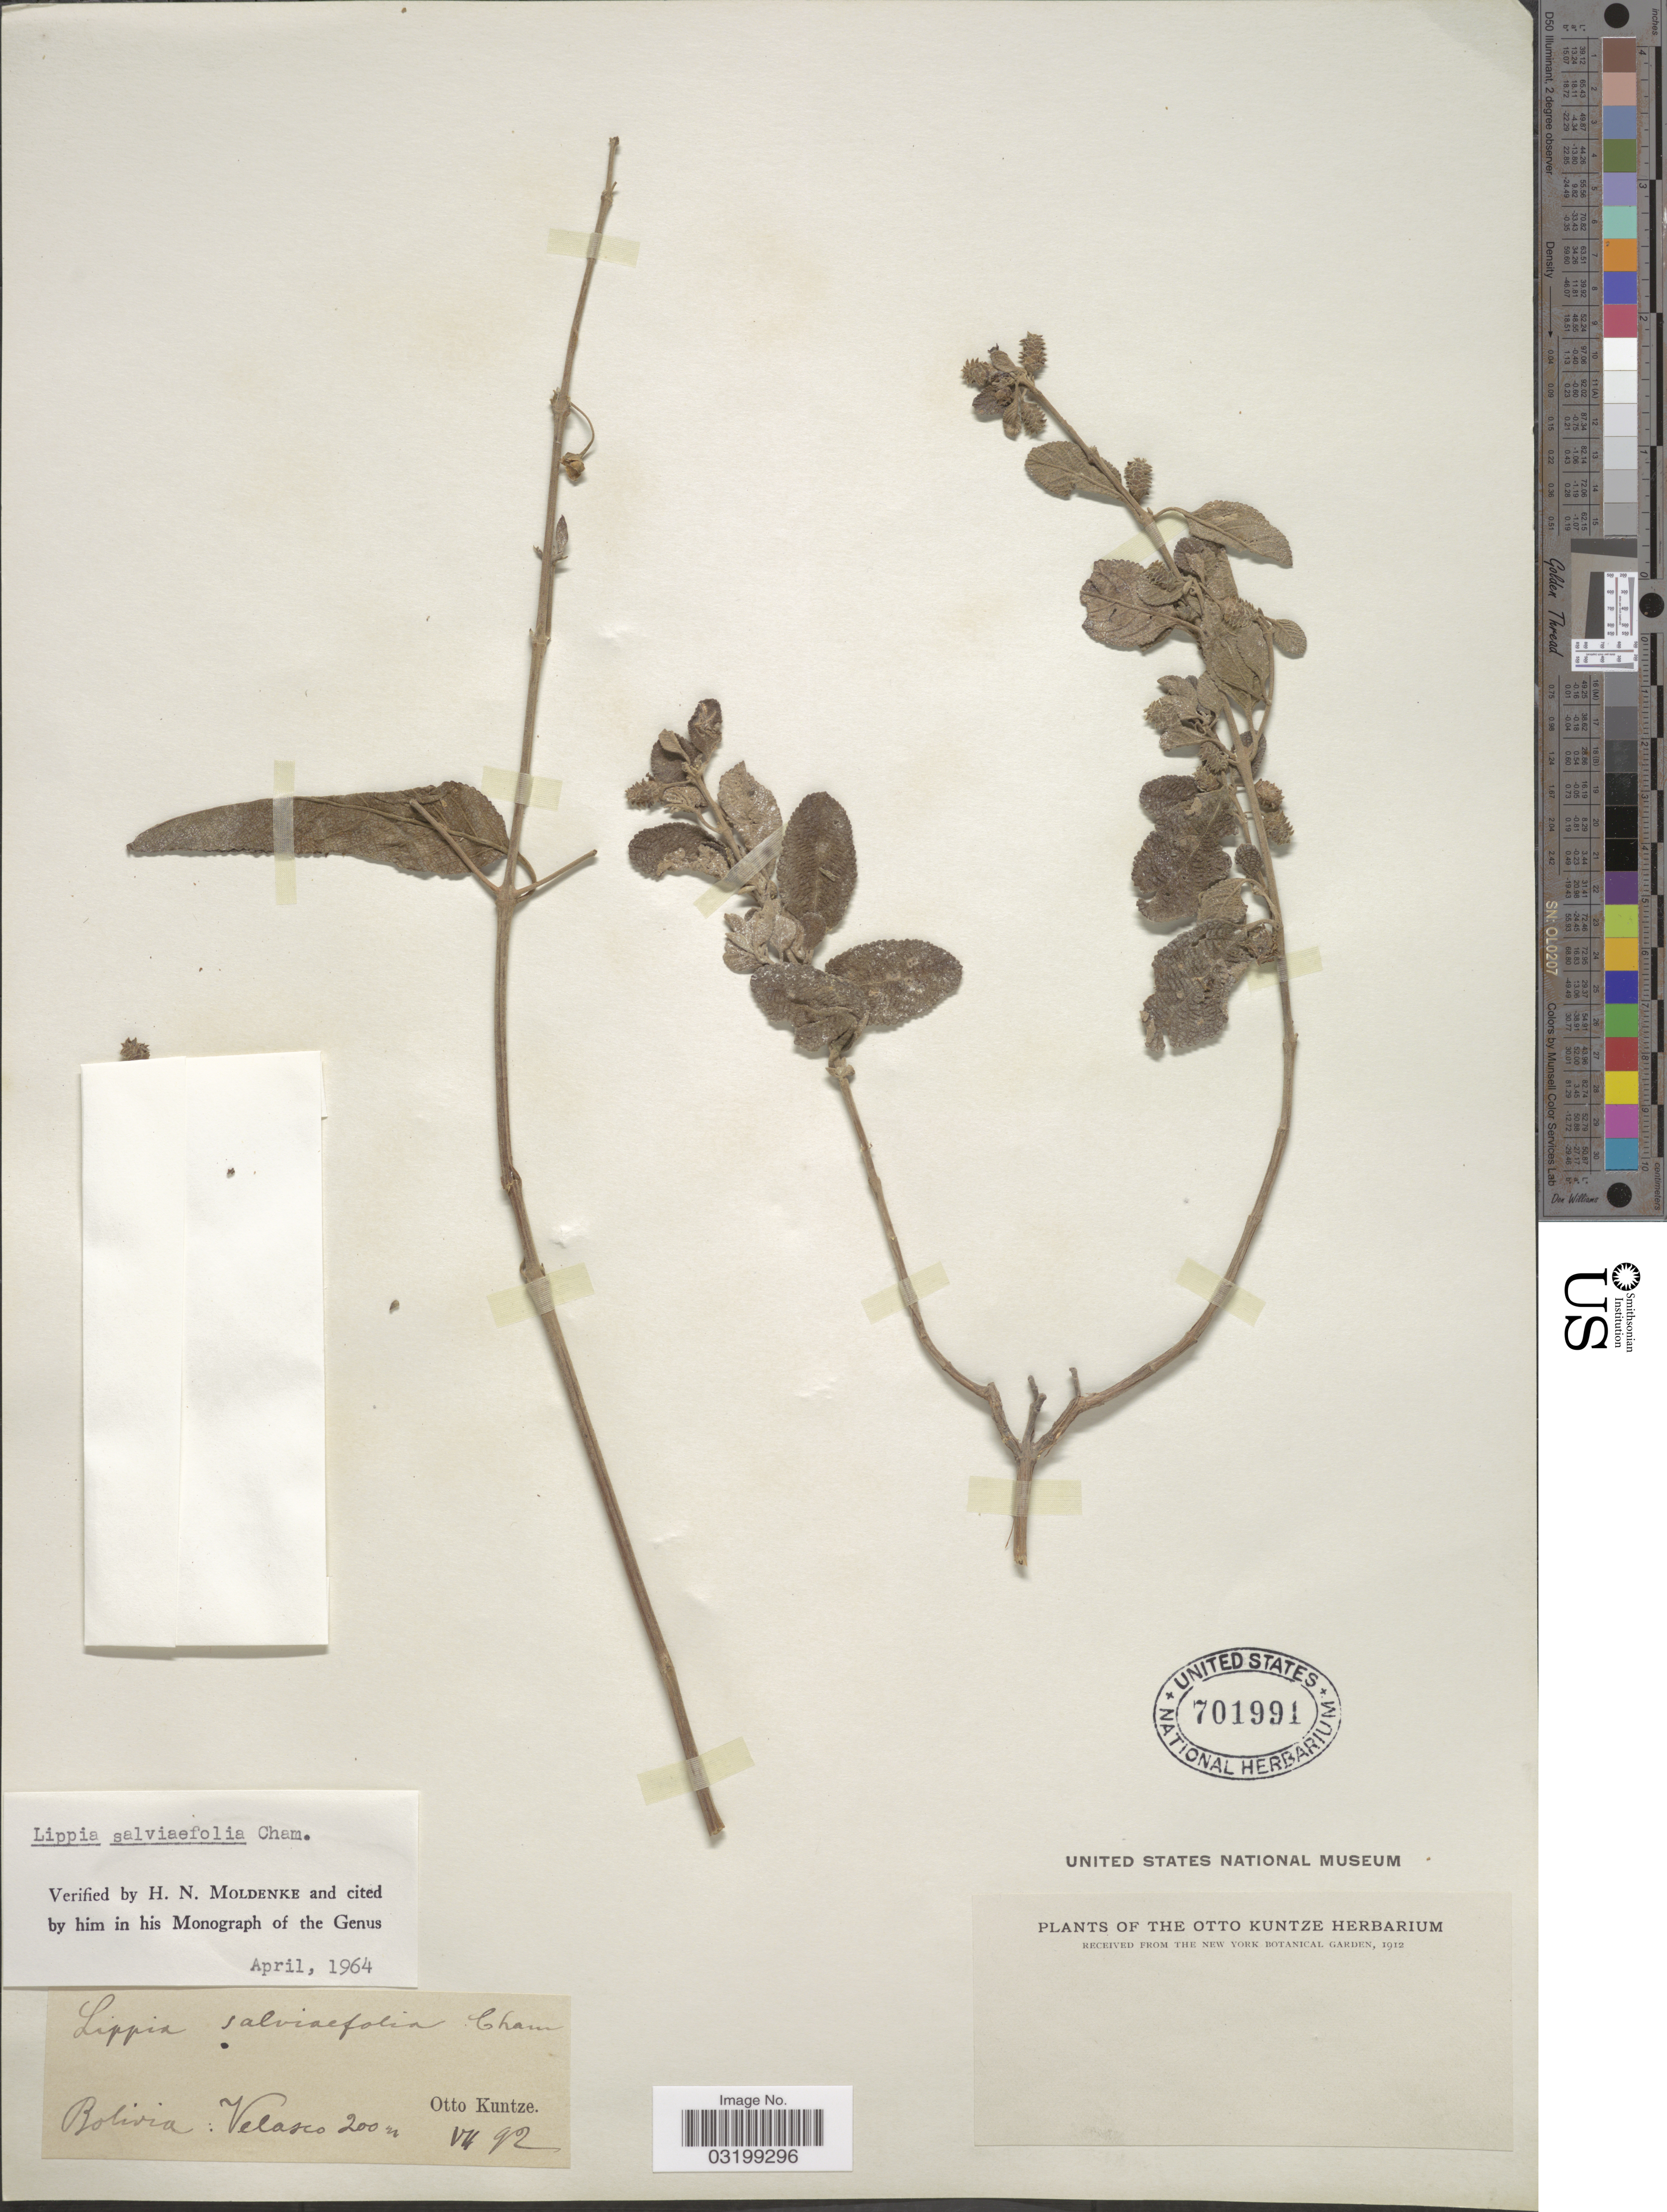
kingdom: Plantae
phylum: Tracheophyta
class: Magnoliopsida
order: Lamiales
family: Verbenaceae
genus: Lippia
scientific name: Lippia salviifolia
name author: Cham.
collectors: C.E.O. Kuntze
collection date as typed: Transcribed d/m/y: /7/92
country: Bolivia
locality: Velasco.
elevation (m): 200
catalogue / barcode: US 701991